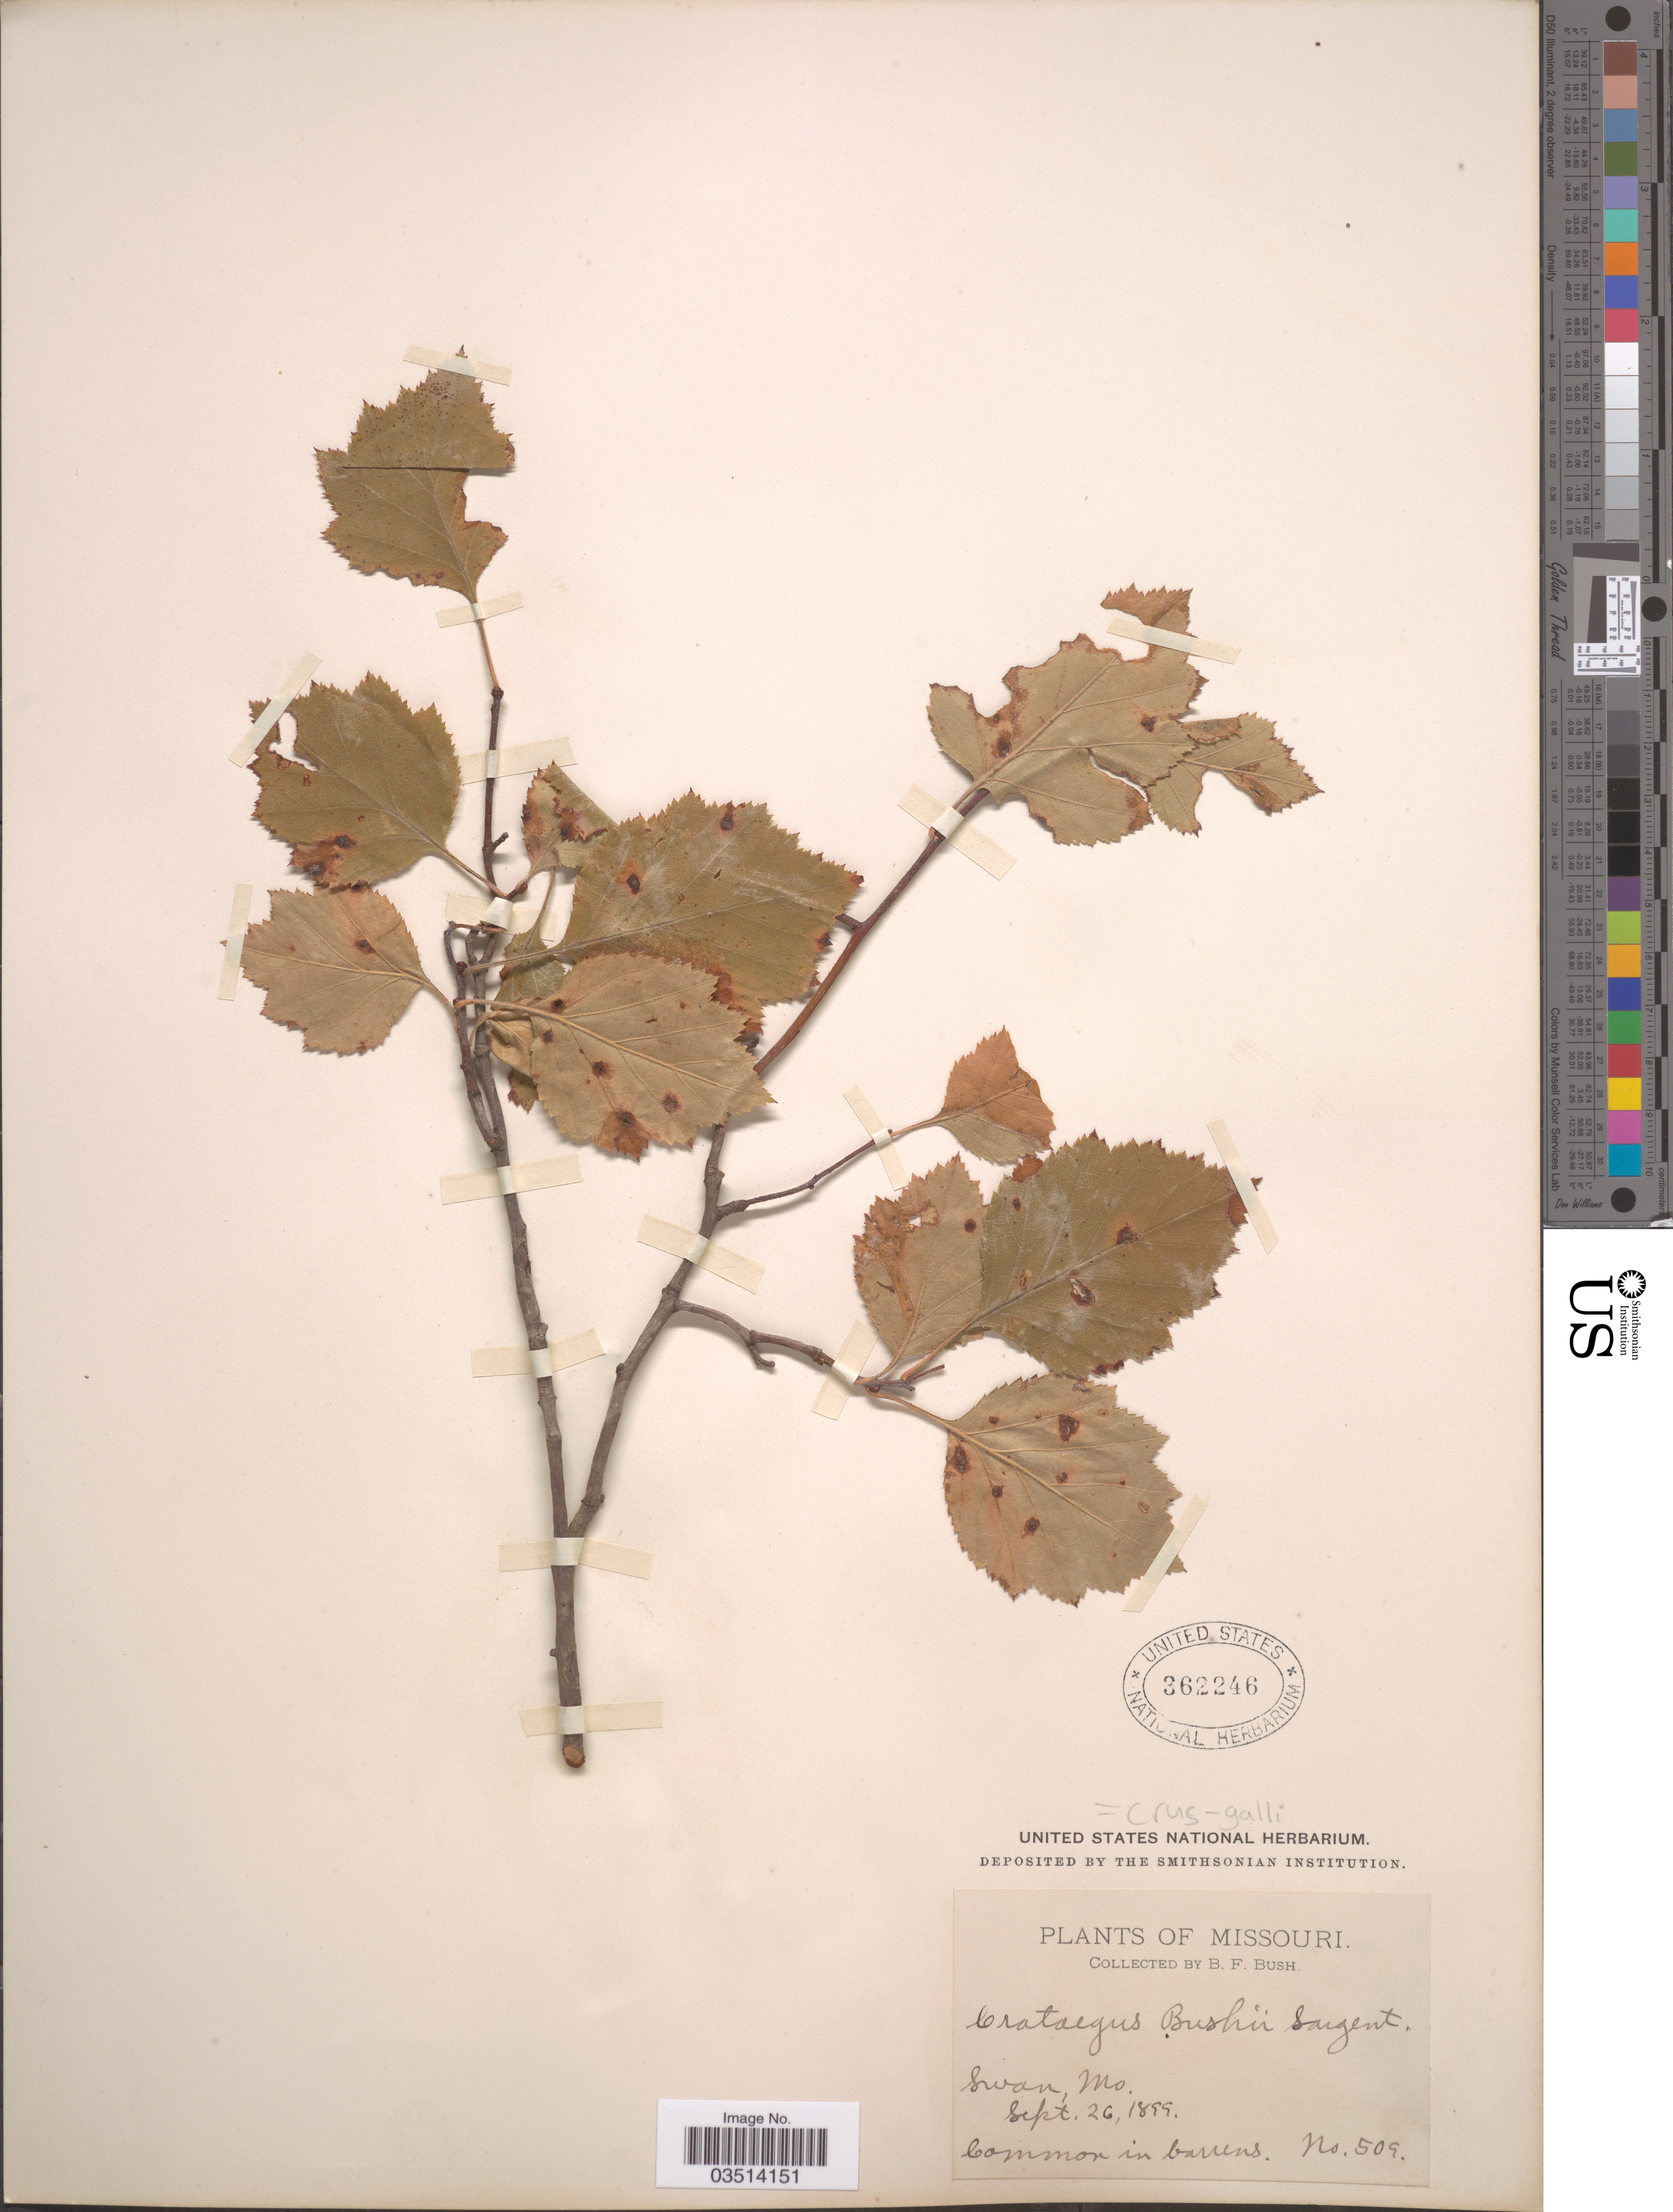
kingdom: Plantae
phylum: Tracheophyta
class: Magnoliopsida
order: Rosales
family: Rosaceae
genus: Crataegus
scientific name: Crataegus crus-galli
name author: L.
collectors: B. F. Bush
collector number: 509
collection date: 1899-09-26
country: United States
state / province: Missouri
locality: Swan.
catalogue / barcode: US 362246